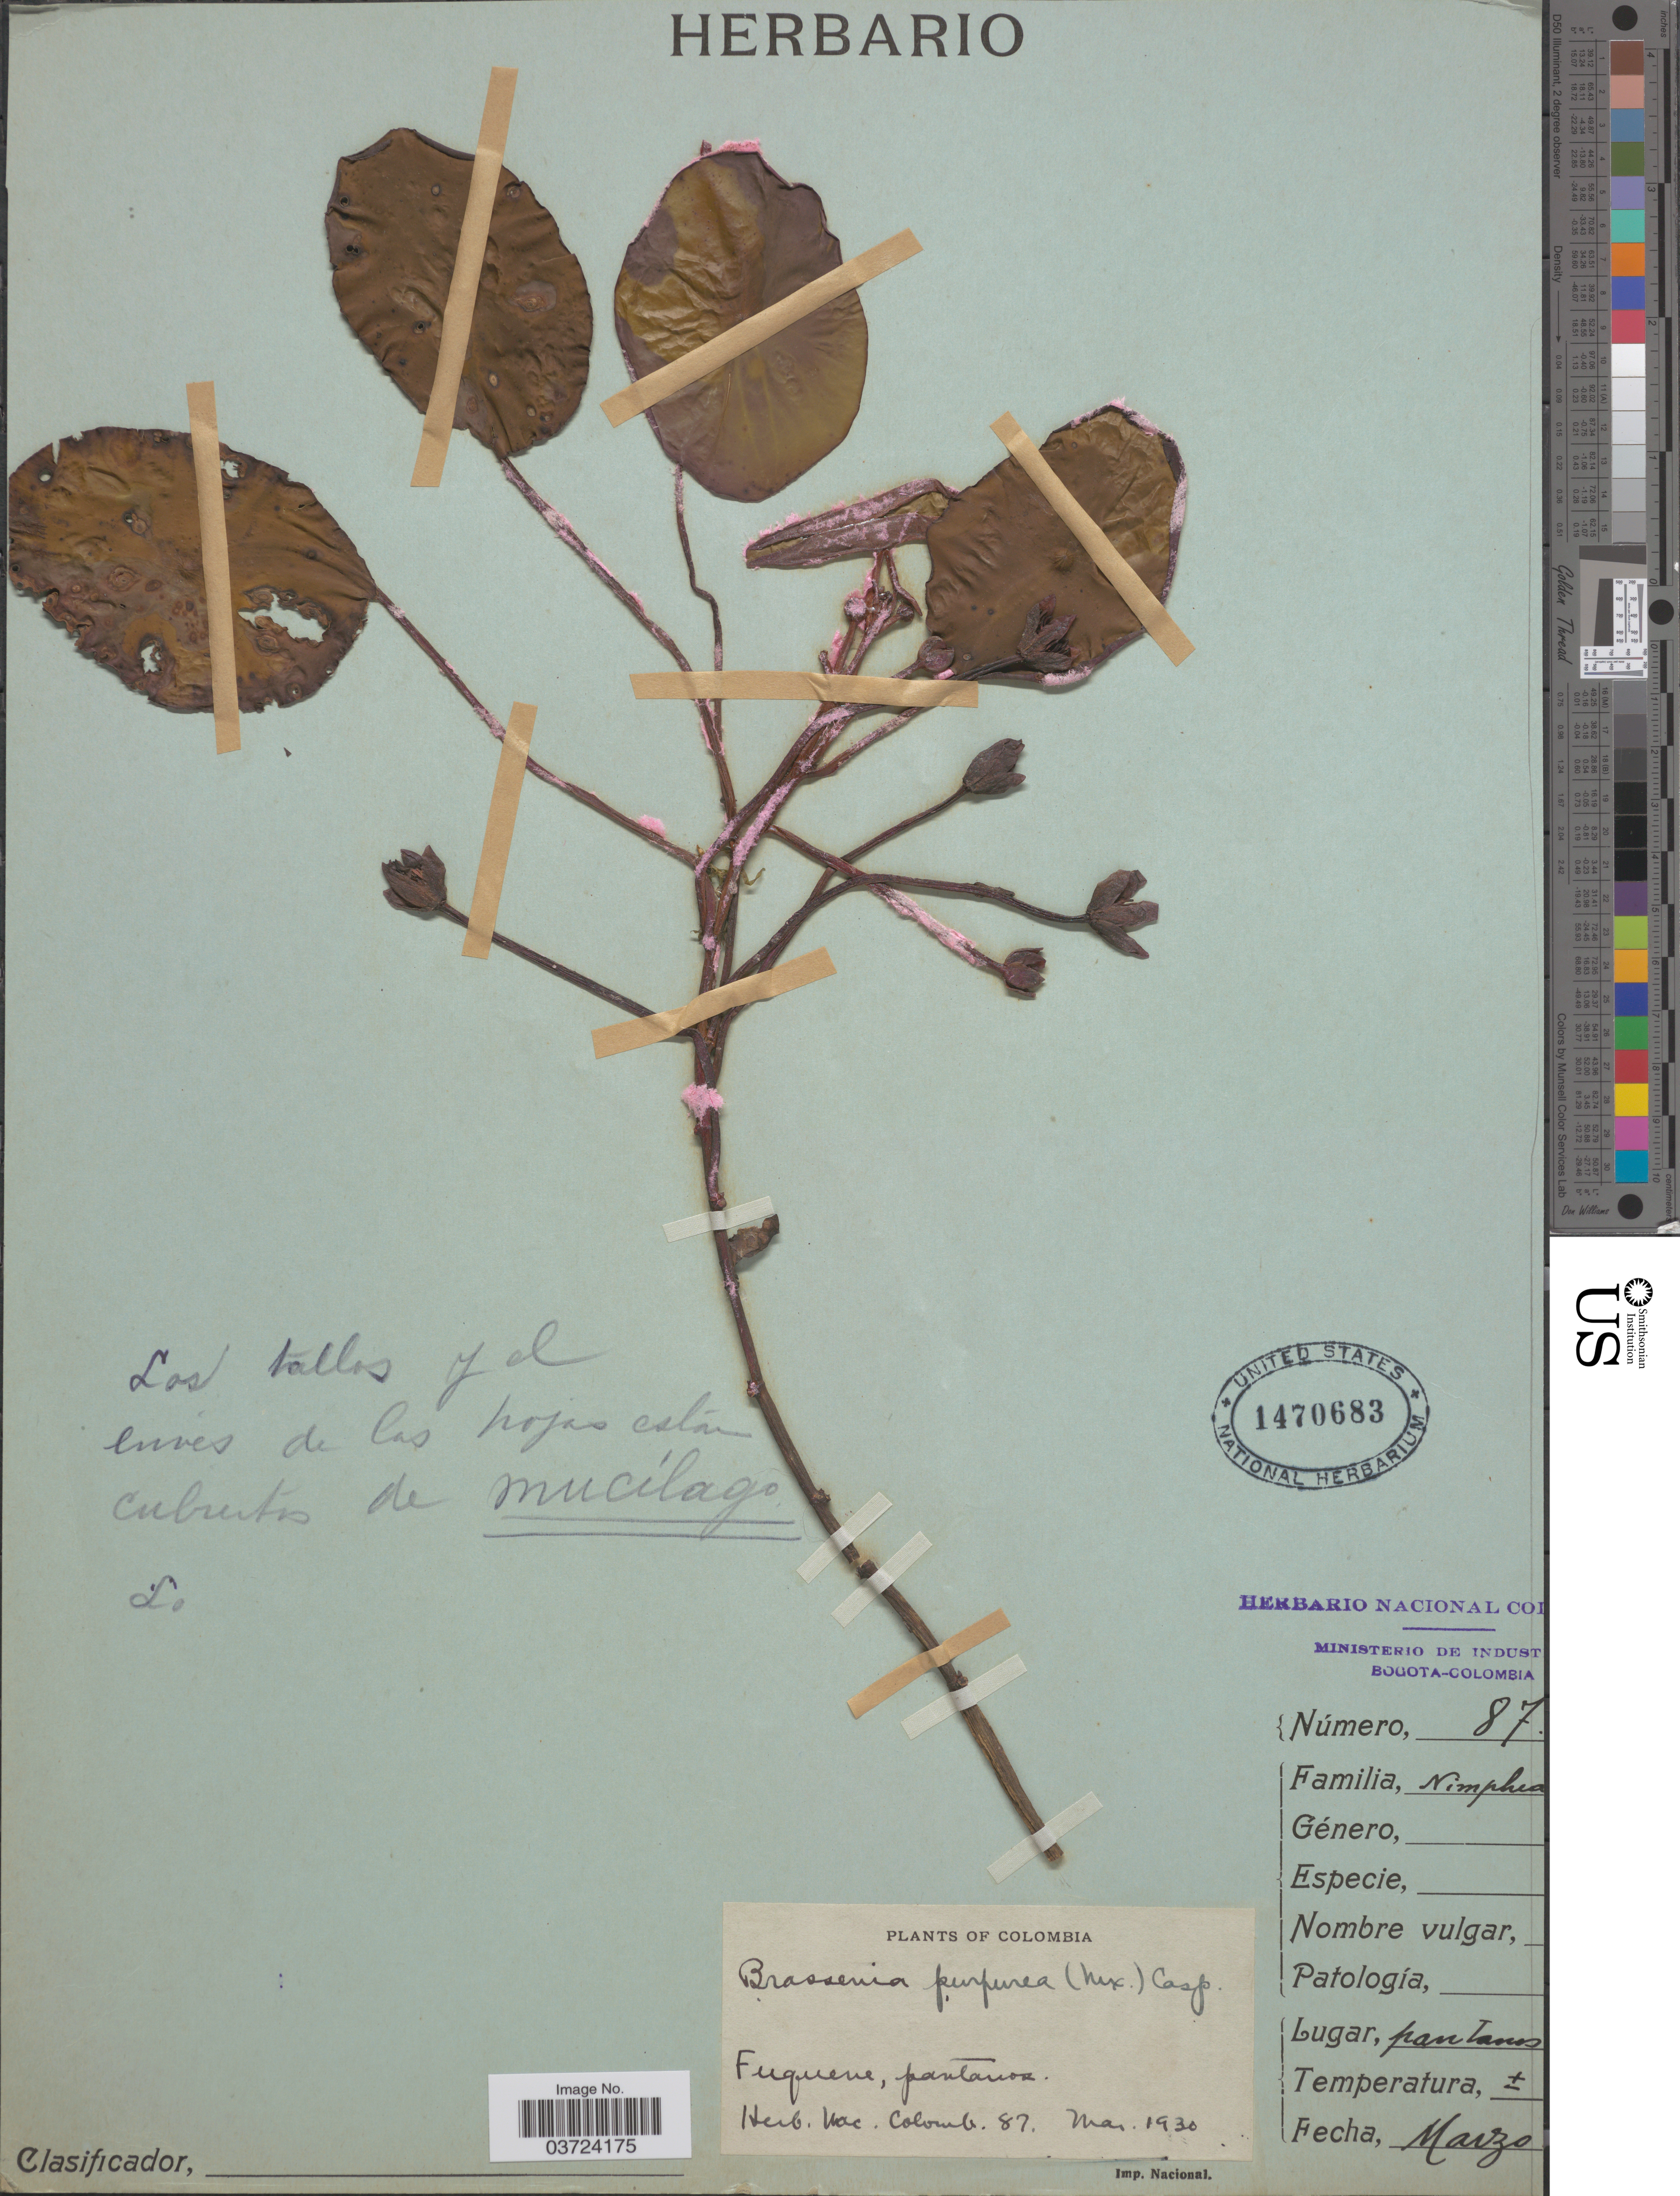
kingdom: Plantae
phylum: Tracheophyta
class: Magnoliopsida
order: Nymphaeales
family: Cabombaceae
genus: Brasenia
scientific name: Brasenia schreberi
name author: J.F. Gmel.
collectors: ex herb. Nac. Colomb.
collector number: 87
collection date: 1930-03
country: Colombia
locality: Fuquene, pantanos.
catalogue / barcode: US 1470683